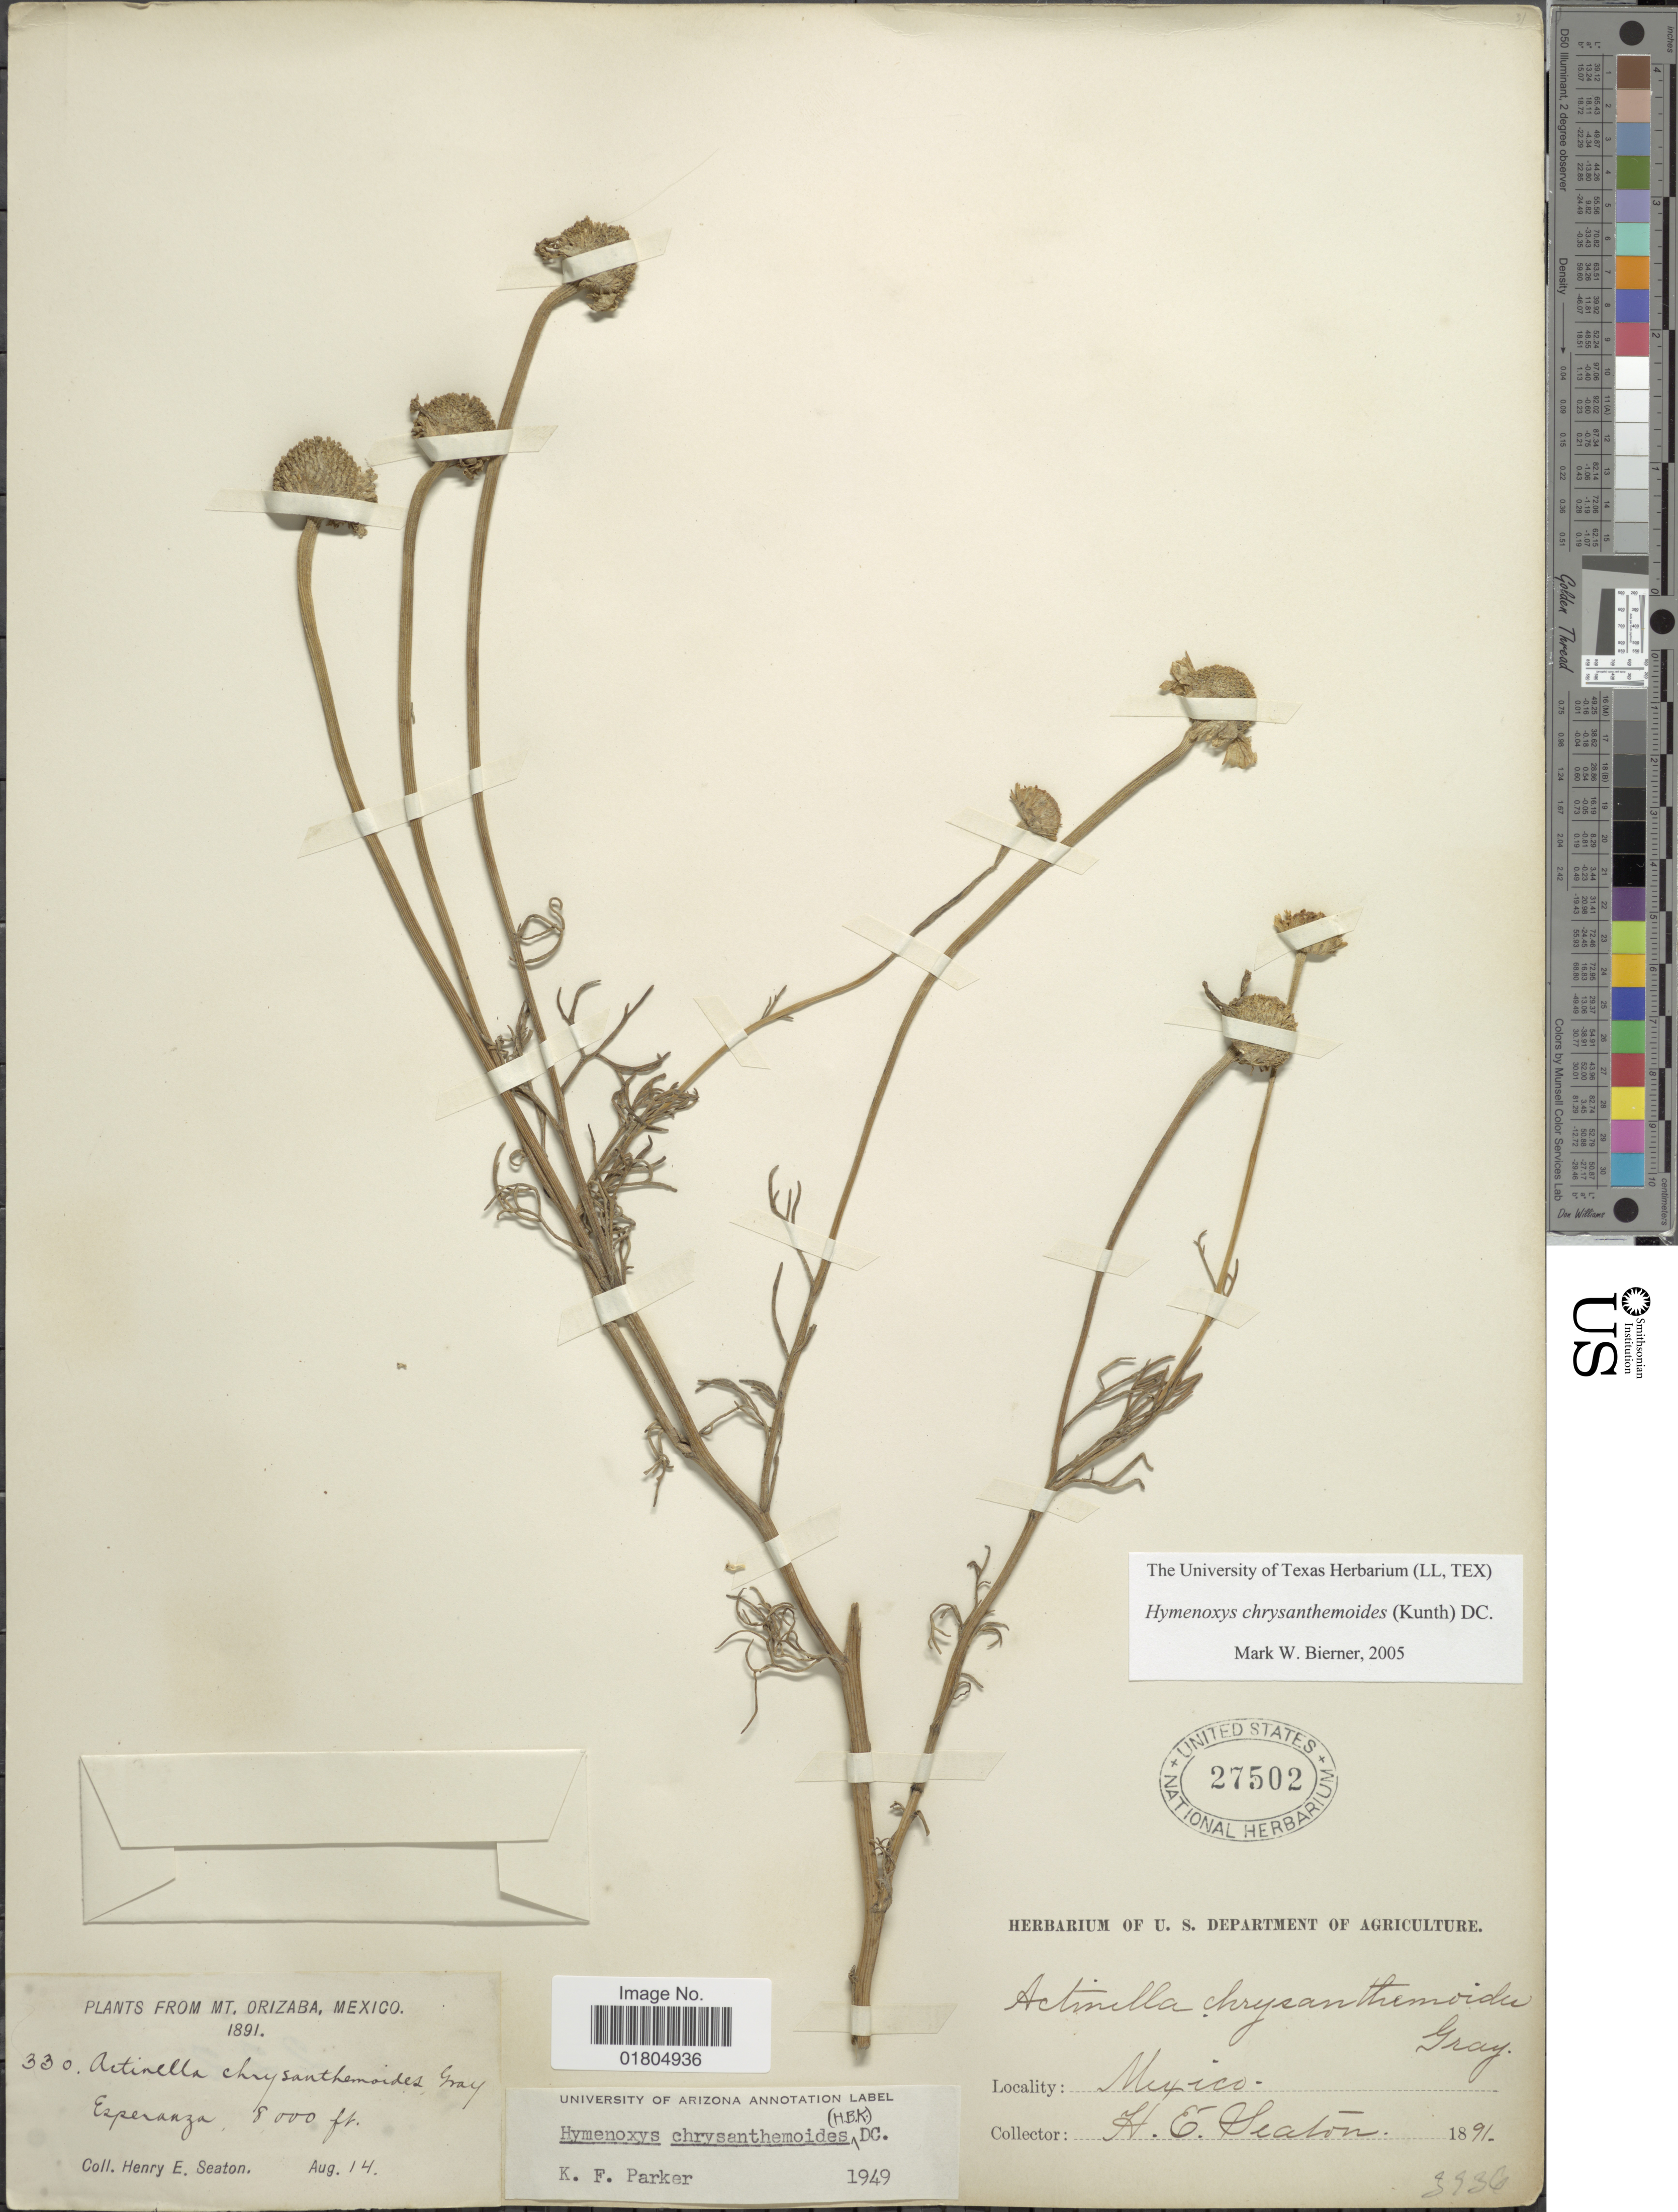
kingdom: Plantae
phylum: Tracheophyta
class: Magnoliopsida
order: Asterales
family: Asteraceae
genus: Hymenoxys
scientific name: Hymenoxys chrysanthemoides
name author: (Kunth) DC.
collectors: H. E. Seaton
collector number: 330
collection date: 1891-08-14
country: Mexico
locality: Mt. Orizaba. Esperanza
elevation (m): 2438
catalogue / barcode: US 27502